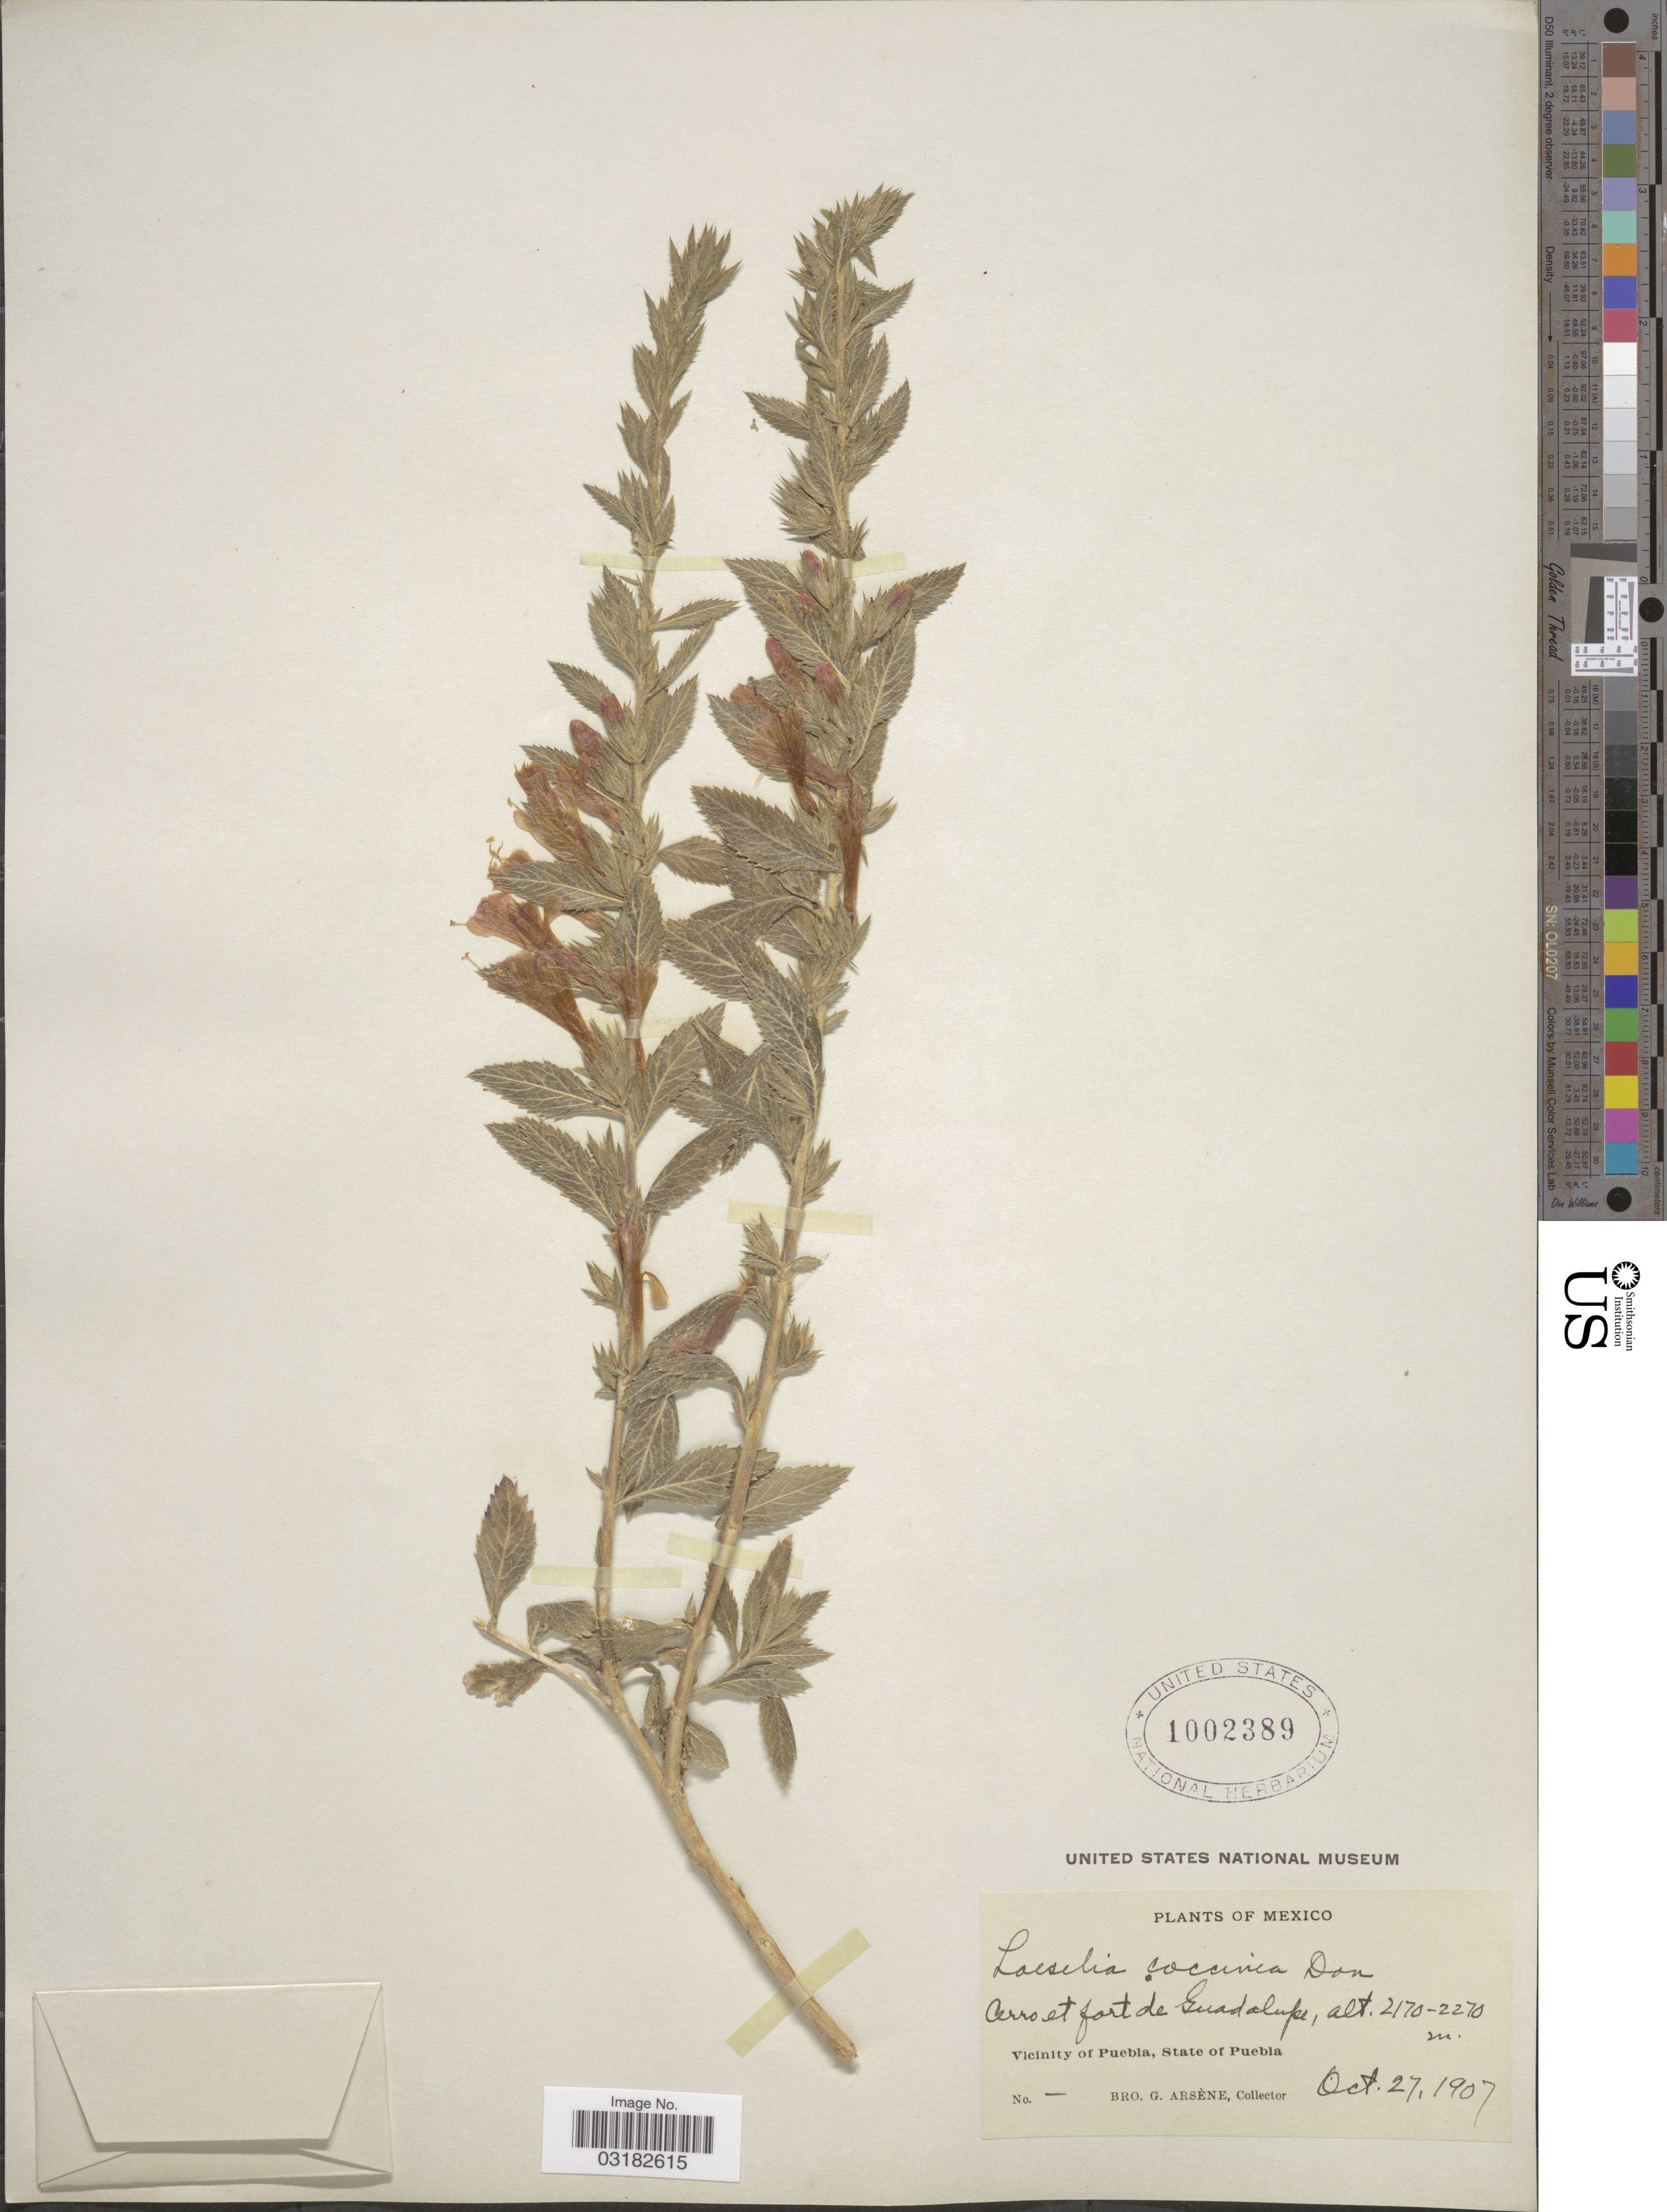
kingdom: Plantae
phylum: Tracheophyta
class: Magnoliopsida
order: Ericales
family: Polemoniaceae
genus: Loeselia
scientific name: Loeselia mexicana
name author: (Lam.) Brand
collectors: Bro. G. Arsène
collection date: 1907-10-27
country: Mexico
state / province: Puebla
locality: Cerro et fort de Guadalupe. Vicinity of Puebla.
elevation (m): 2170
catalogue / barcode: US 1002389